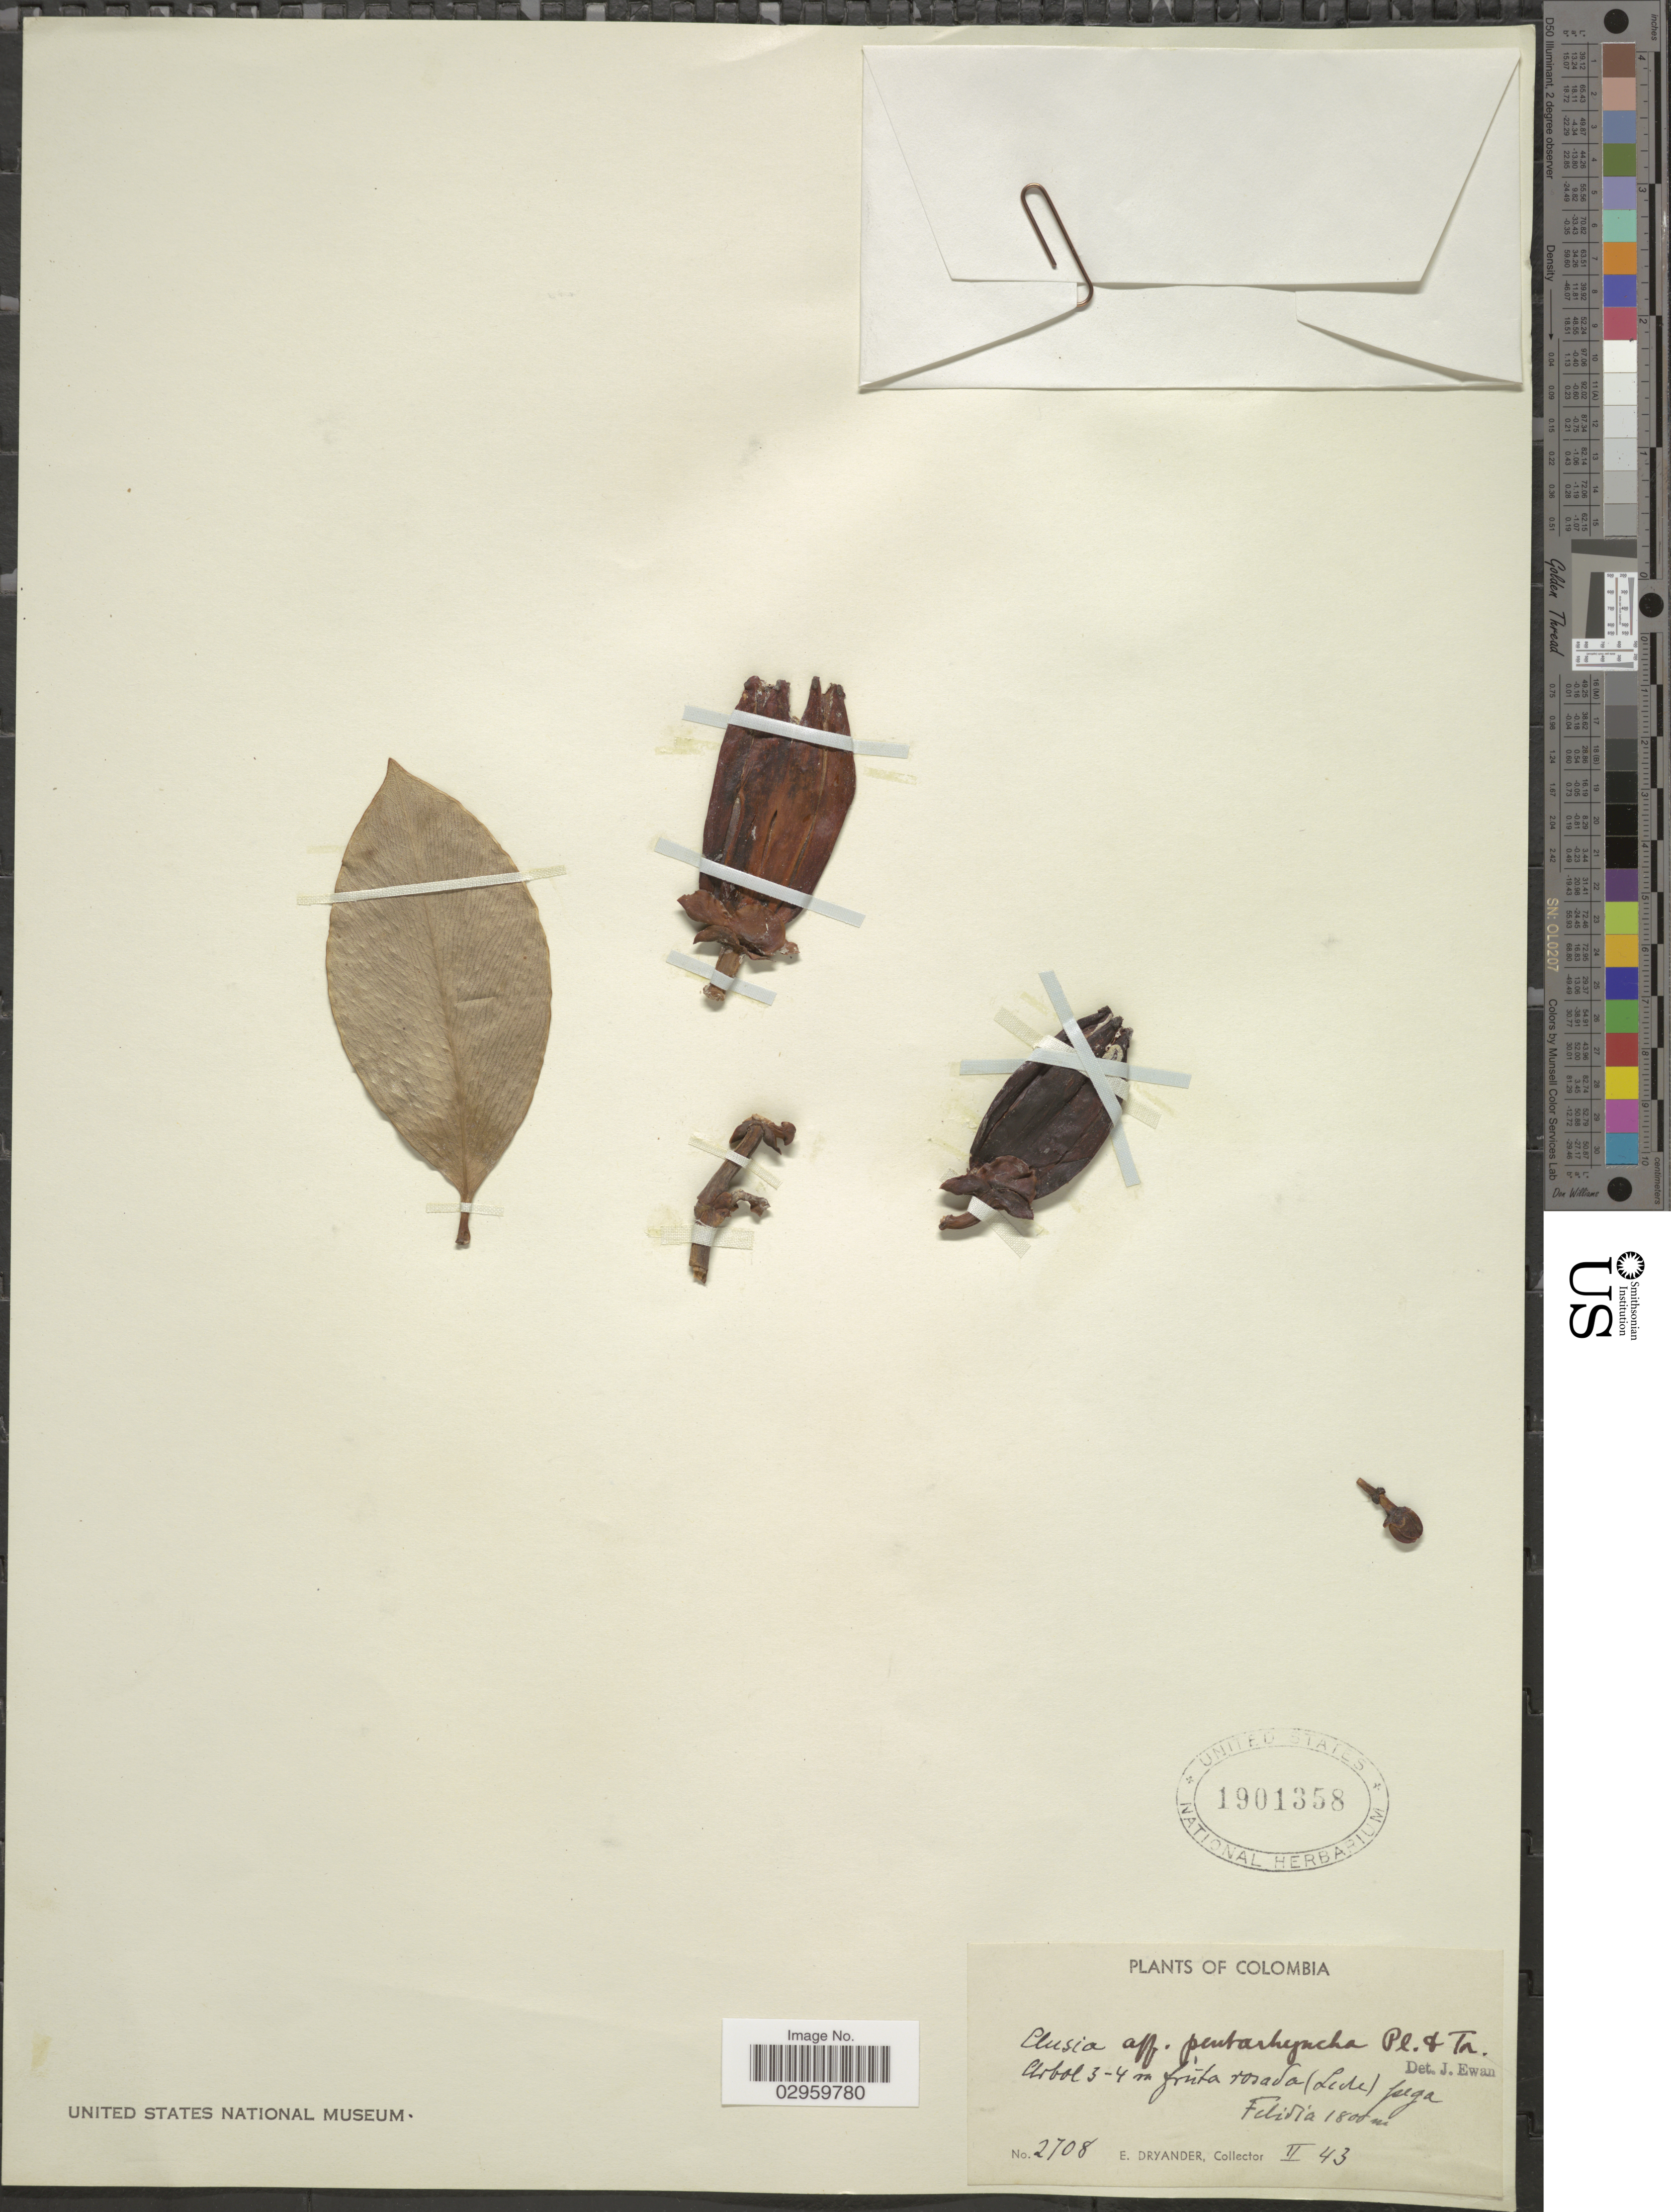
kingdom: Plantae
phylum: Tracheophyta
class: Magnoliopsida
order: Malpighiales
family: Clusiaceae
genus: Clusia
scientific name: Clusia pentarhyncha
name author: Planch. & Triana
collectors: E. Dryander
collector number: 2708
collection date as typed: Transcribed d/m/y: /2/43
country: Colombia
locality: Felidia.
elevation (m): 1800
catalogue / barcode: US 1901358